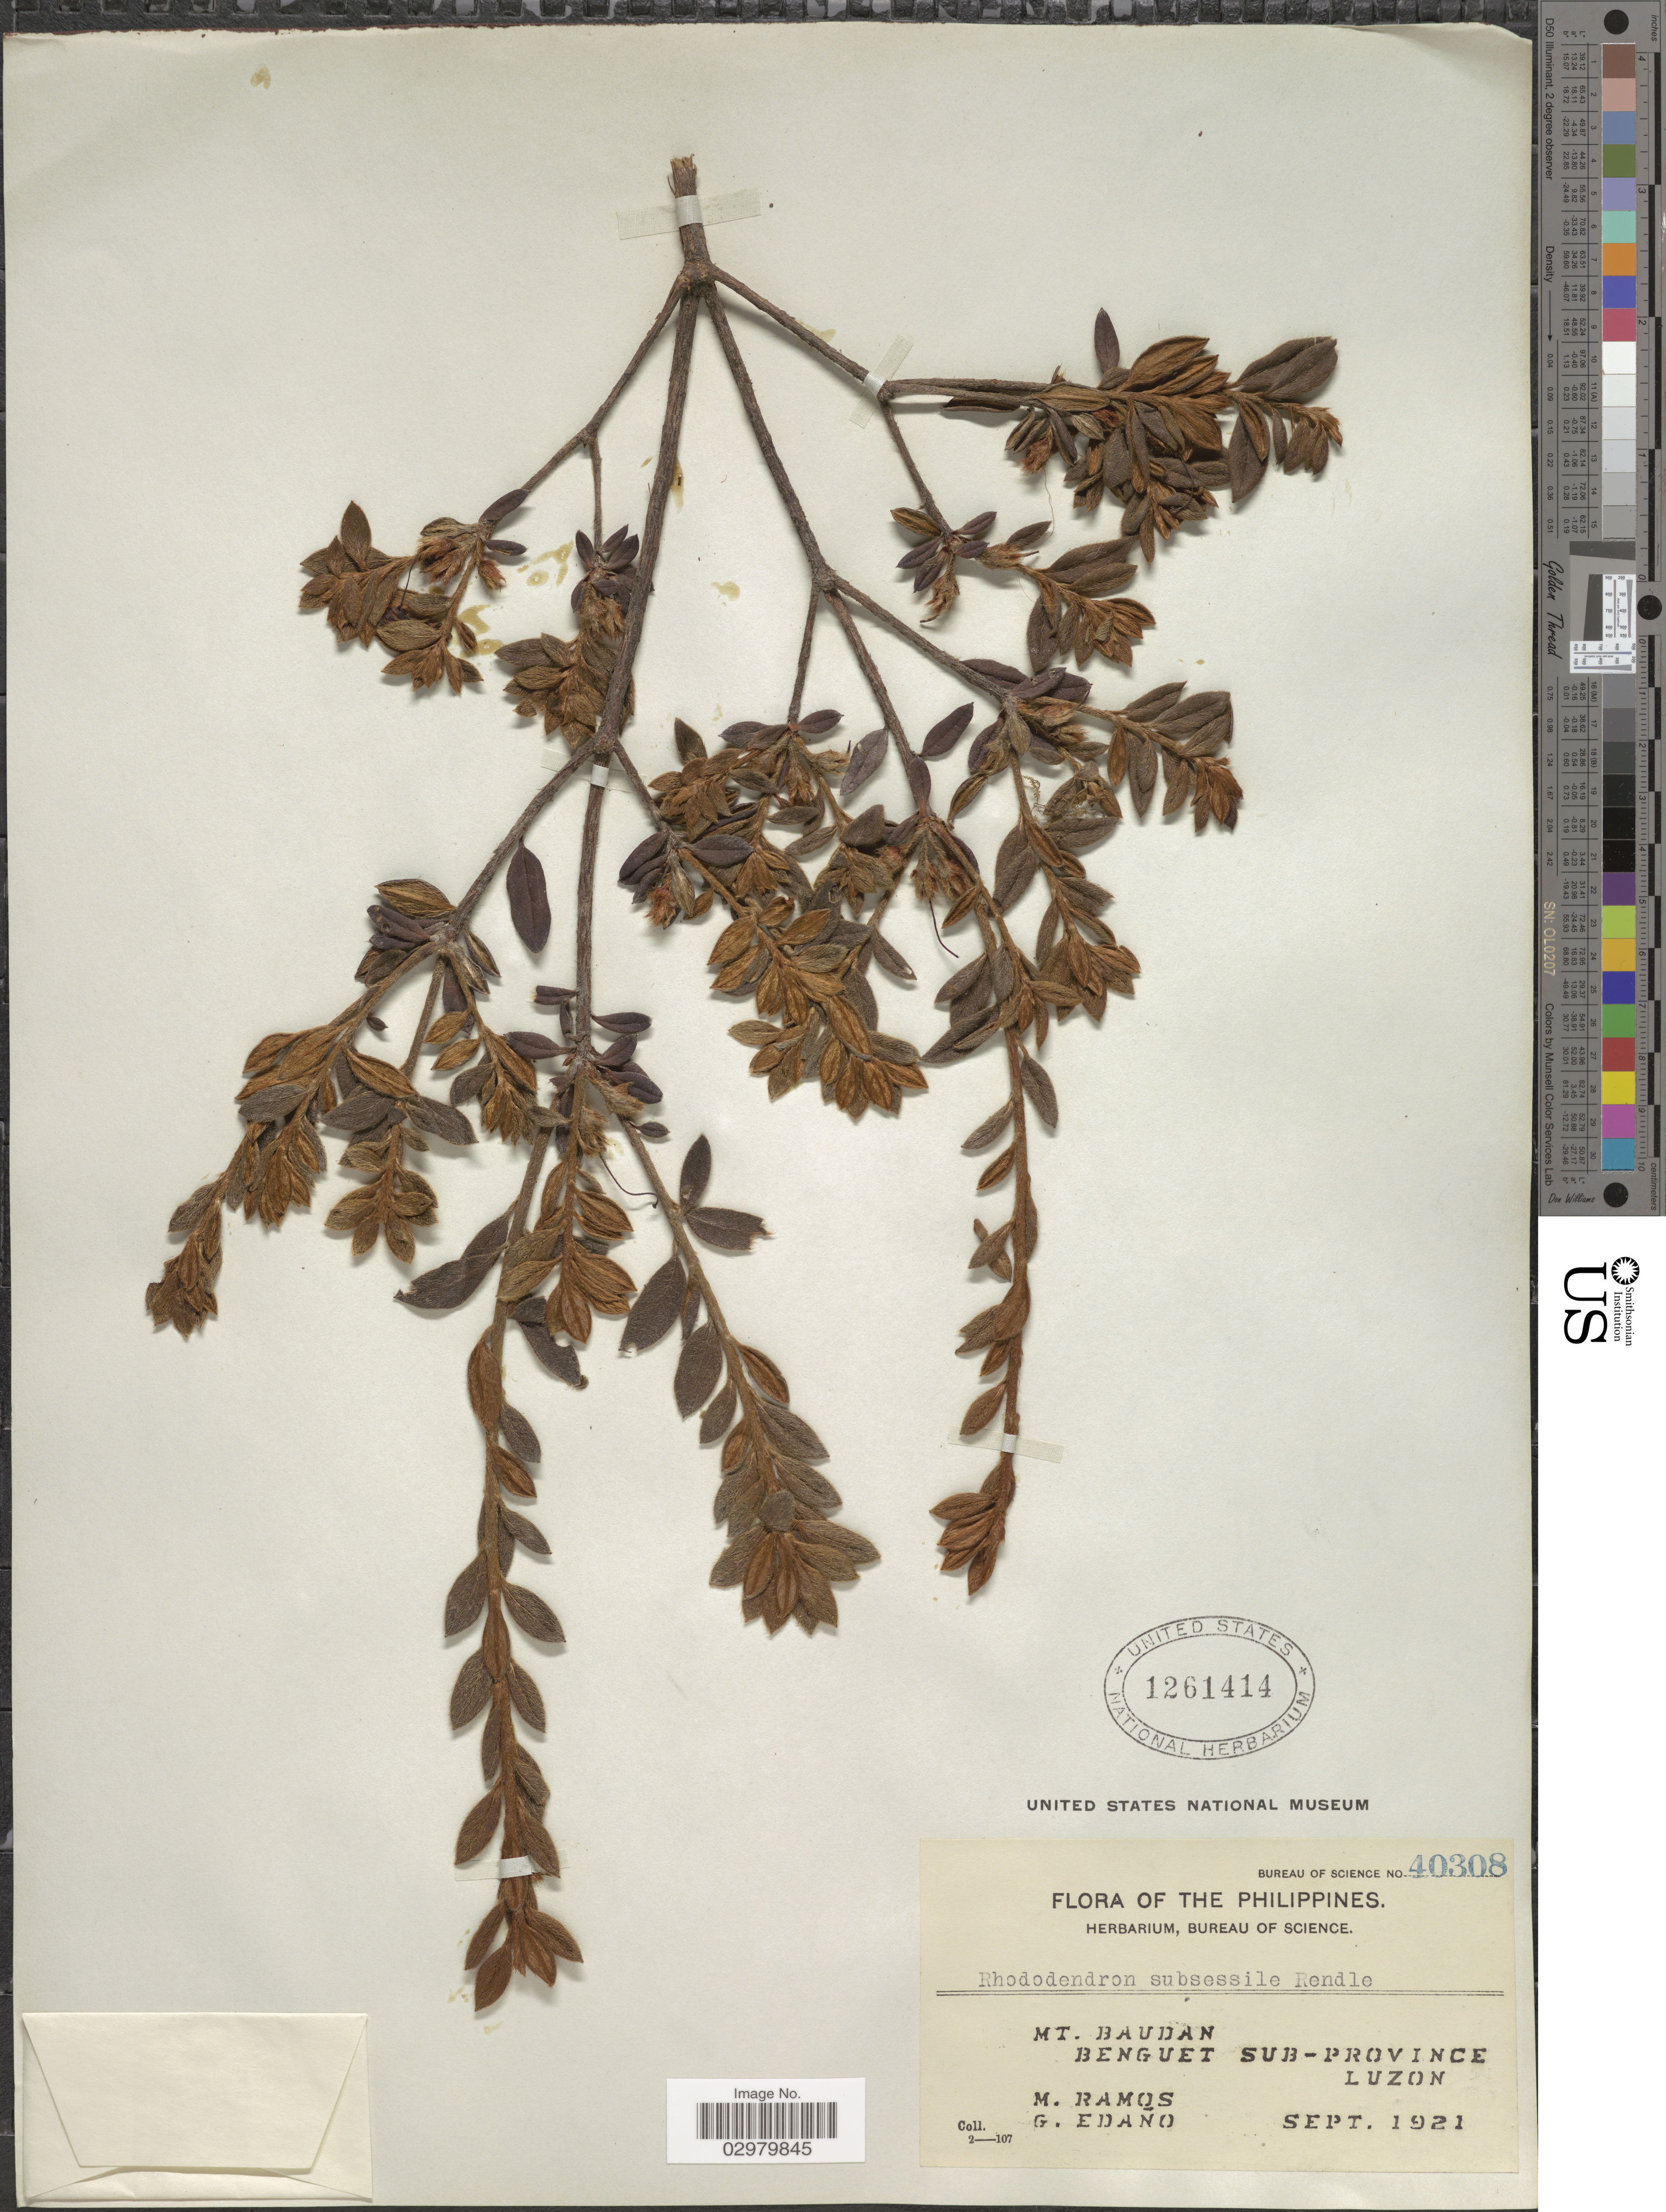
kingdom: Plantae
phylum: Tracheophyta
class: Magnoliopsida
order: Ericales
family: Ericaceae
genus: Rhododendron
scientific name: Rhododendron subsessile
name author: Rendle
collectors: M. Ramos & G. Edaño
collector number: Bureau of Science40308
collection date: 1921-09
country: Philippines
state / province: Cordillera (Administrative Region)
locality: Mt. Baudan, Benguet Sub-Province, Luzon.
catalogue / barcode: US 1261414